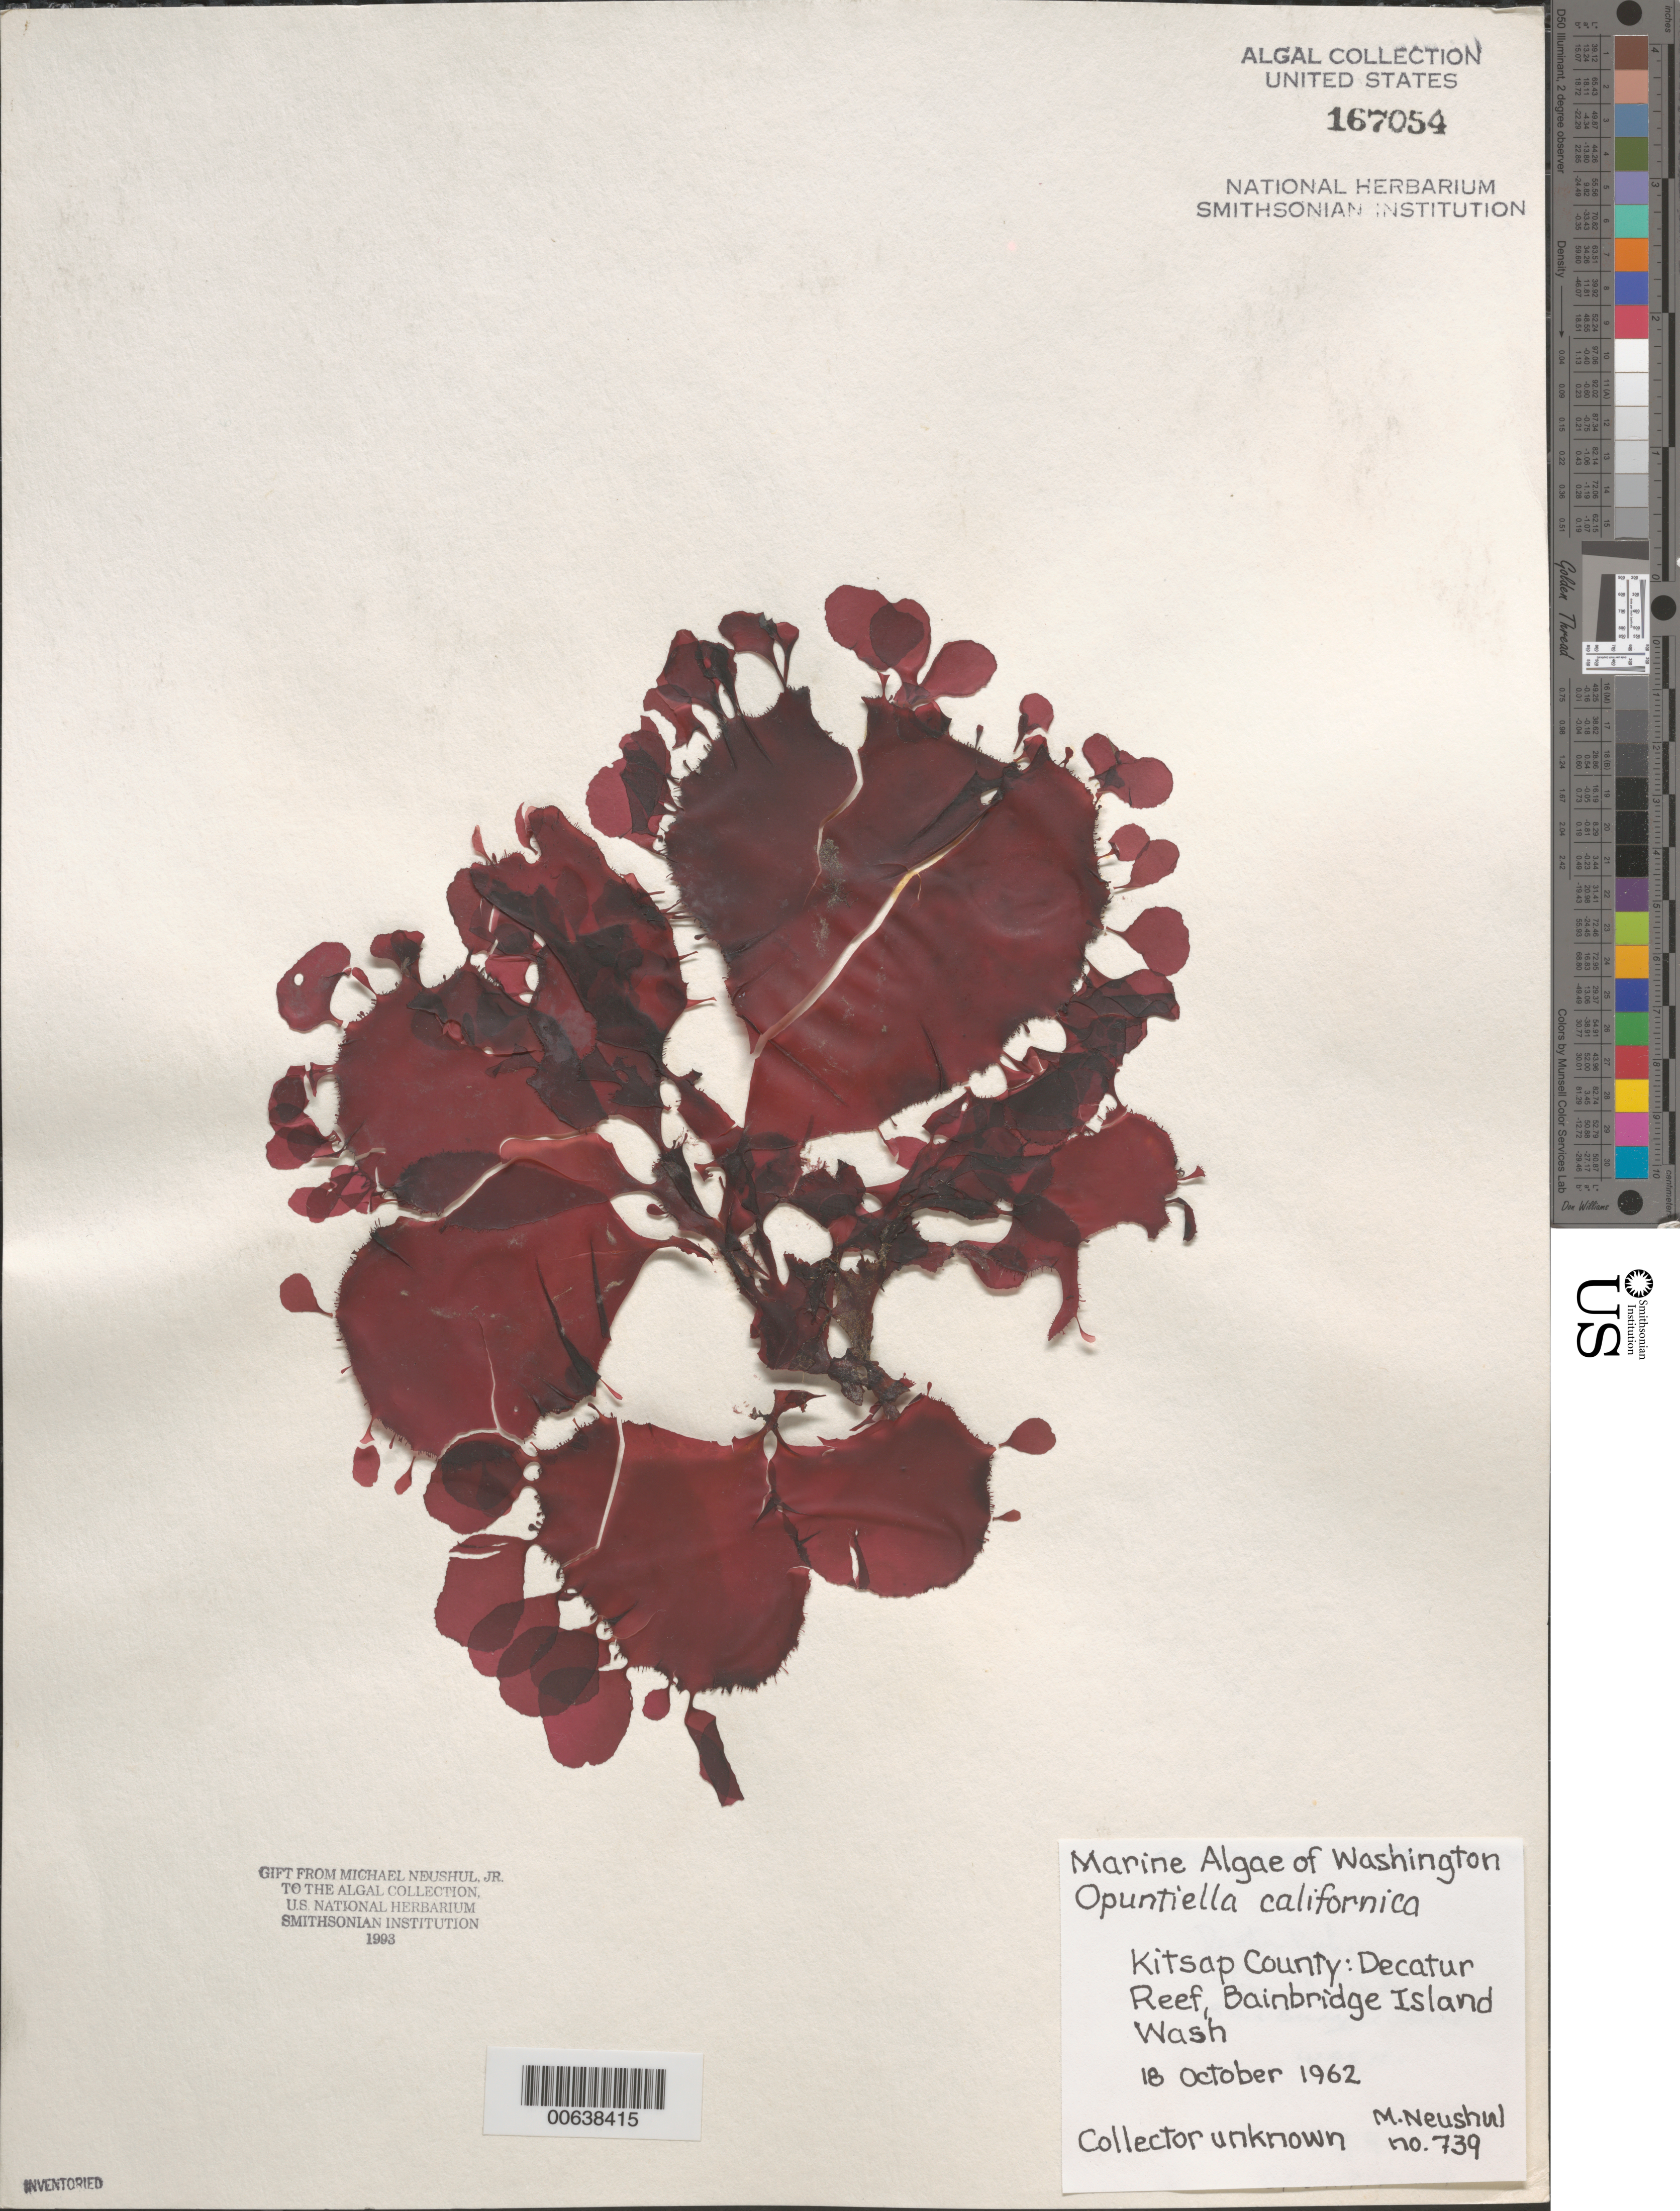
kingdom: Plantae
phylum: Rhodophyta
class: Florideophyceae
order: Gigartinales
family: Furcellariaceae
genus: Opuntiella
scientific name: Opuntiella californica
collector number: Neushul 739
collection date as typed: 18 Oct 1962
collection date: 1962-10-18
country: United States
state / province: Washington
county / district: Kitsap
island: Bainbridge Island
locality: Decatur Reef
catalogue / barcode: US 167054